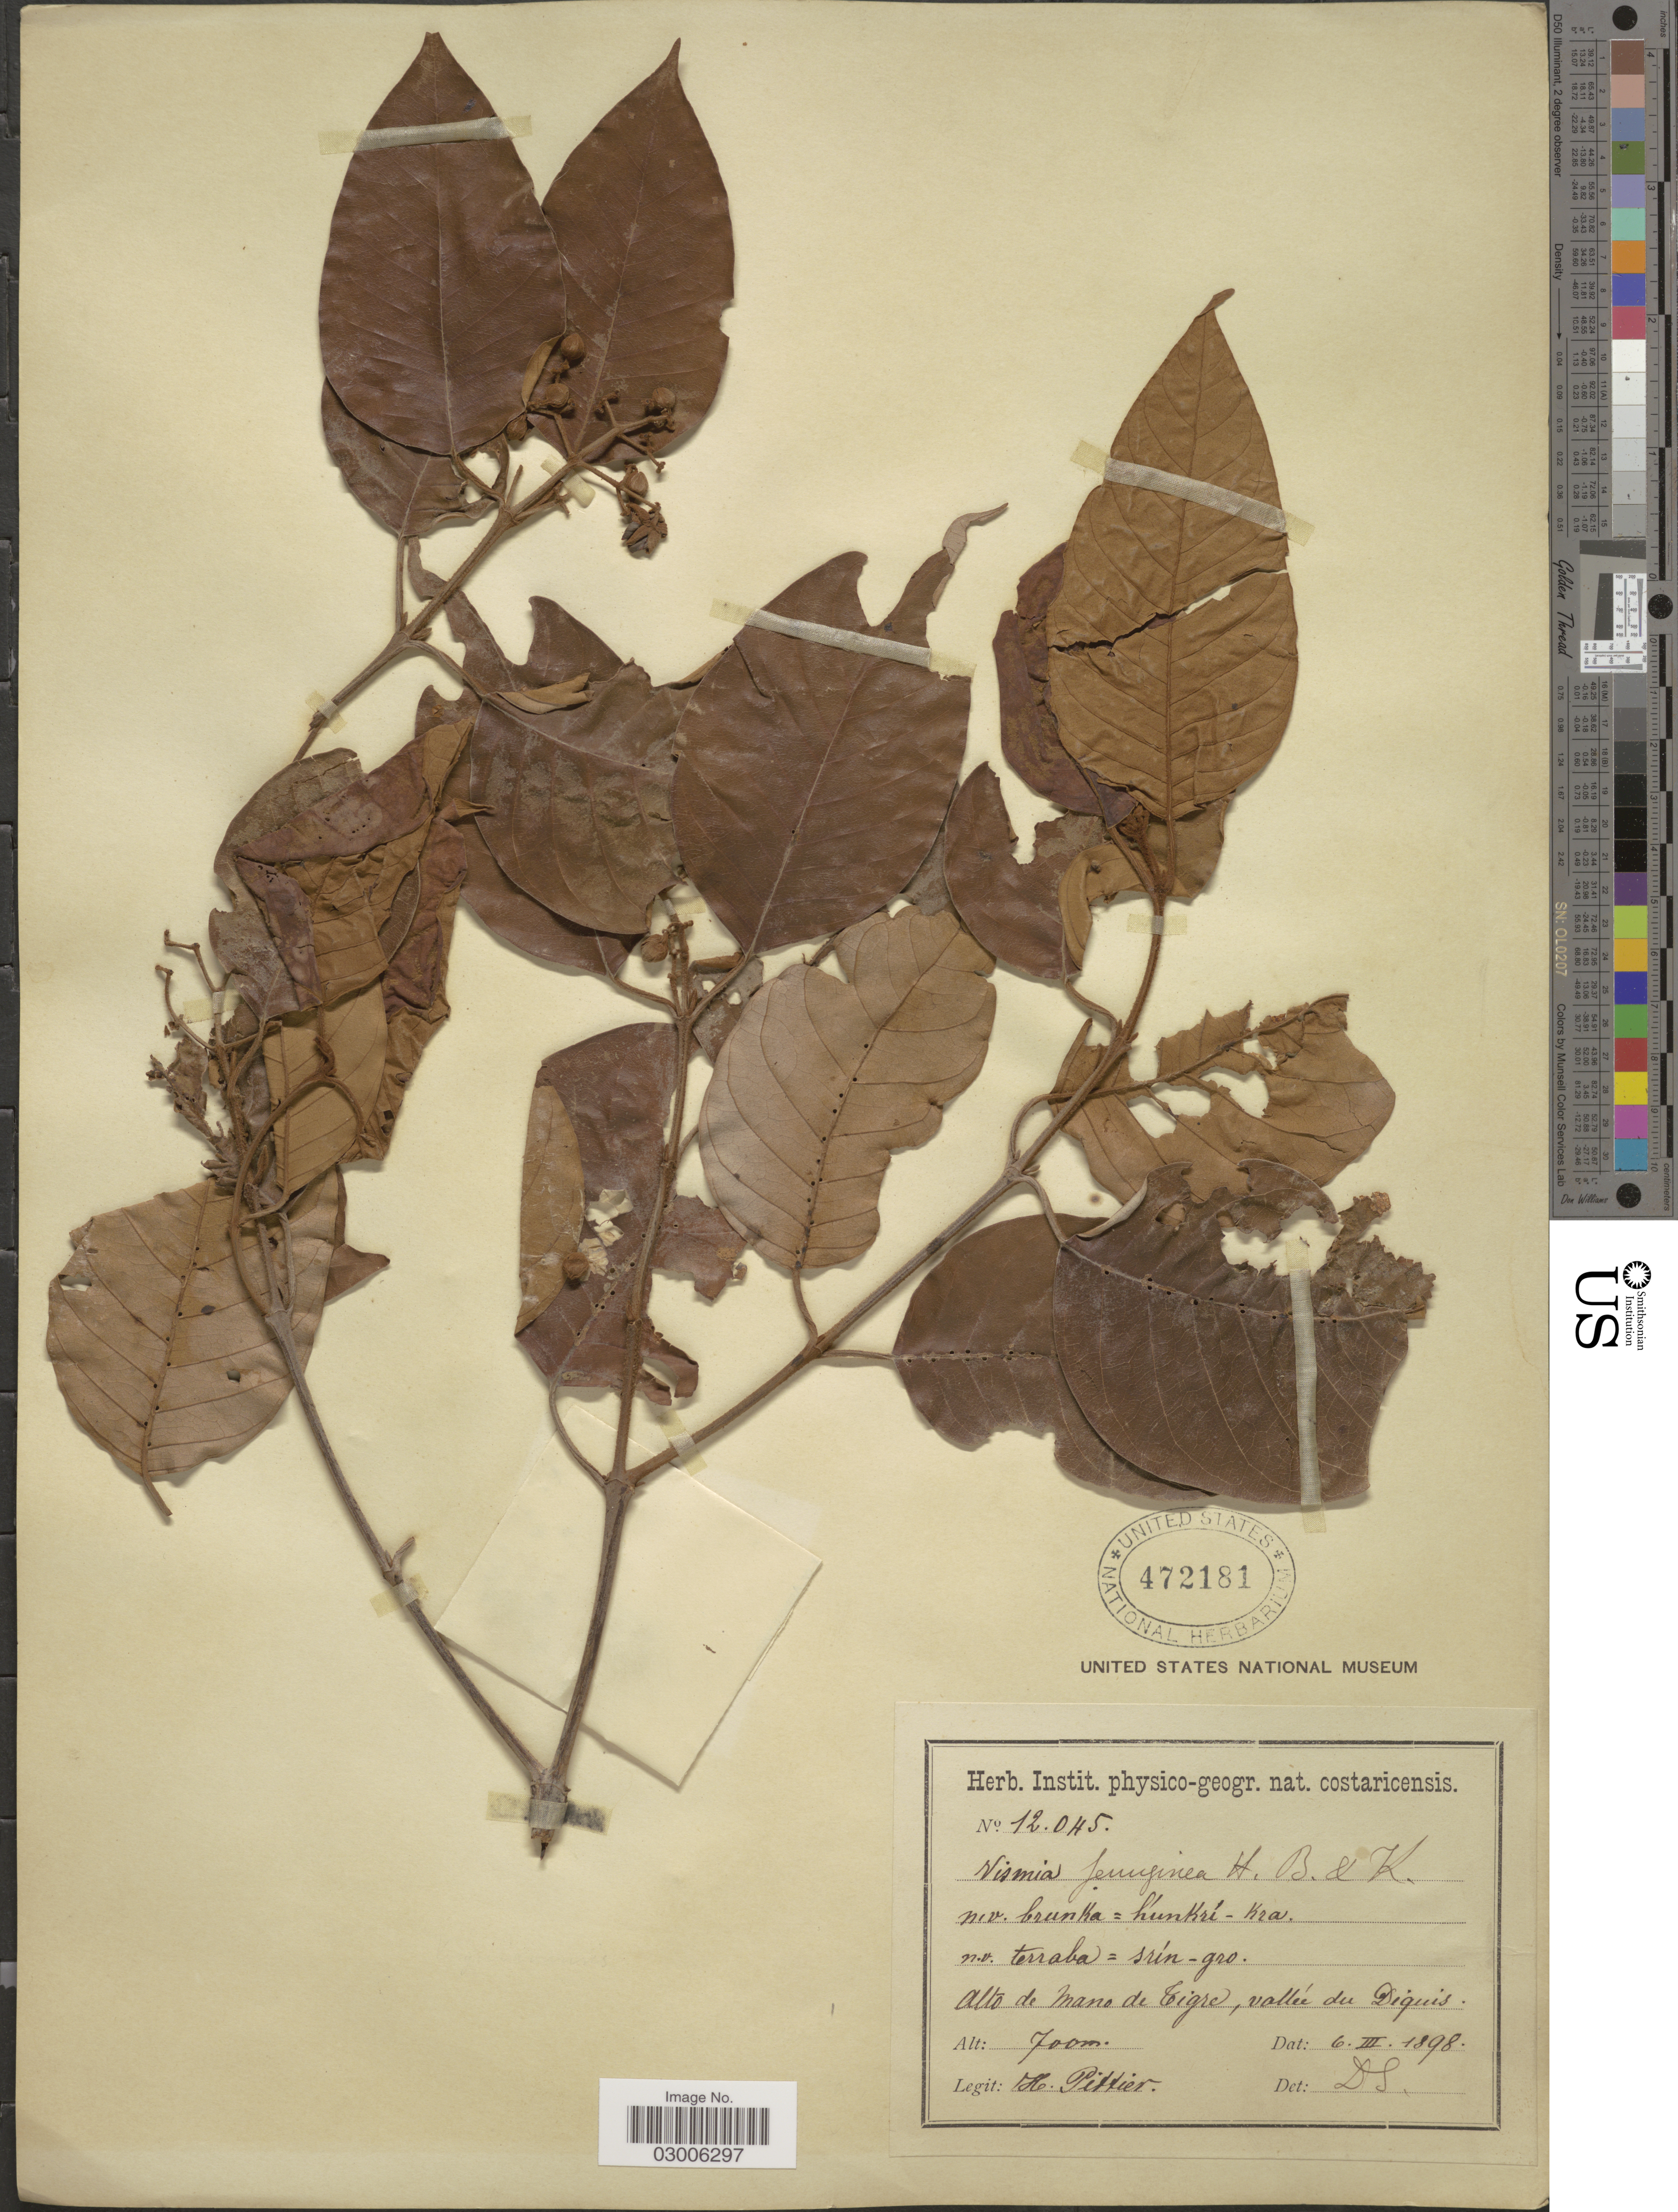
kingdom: Plantae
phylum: Tracheophyta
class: Magnoliopsida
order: Malpighiales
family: Hypericaceae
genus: Vismia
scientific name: Vismia guianensis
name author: (Aubl.) Pers.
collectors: H. F. Pittier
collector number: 12045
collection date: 1898-03-06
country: Costa Rica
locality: Alto de Mano de Tigre, vallée du Diquis.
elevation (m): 700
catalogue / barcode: US 472181